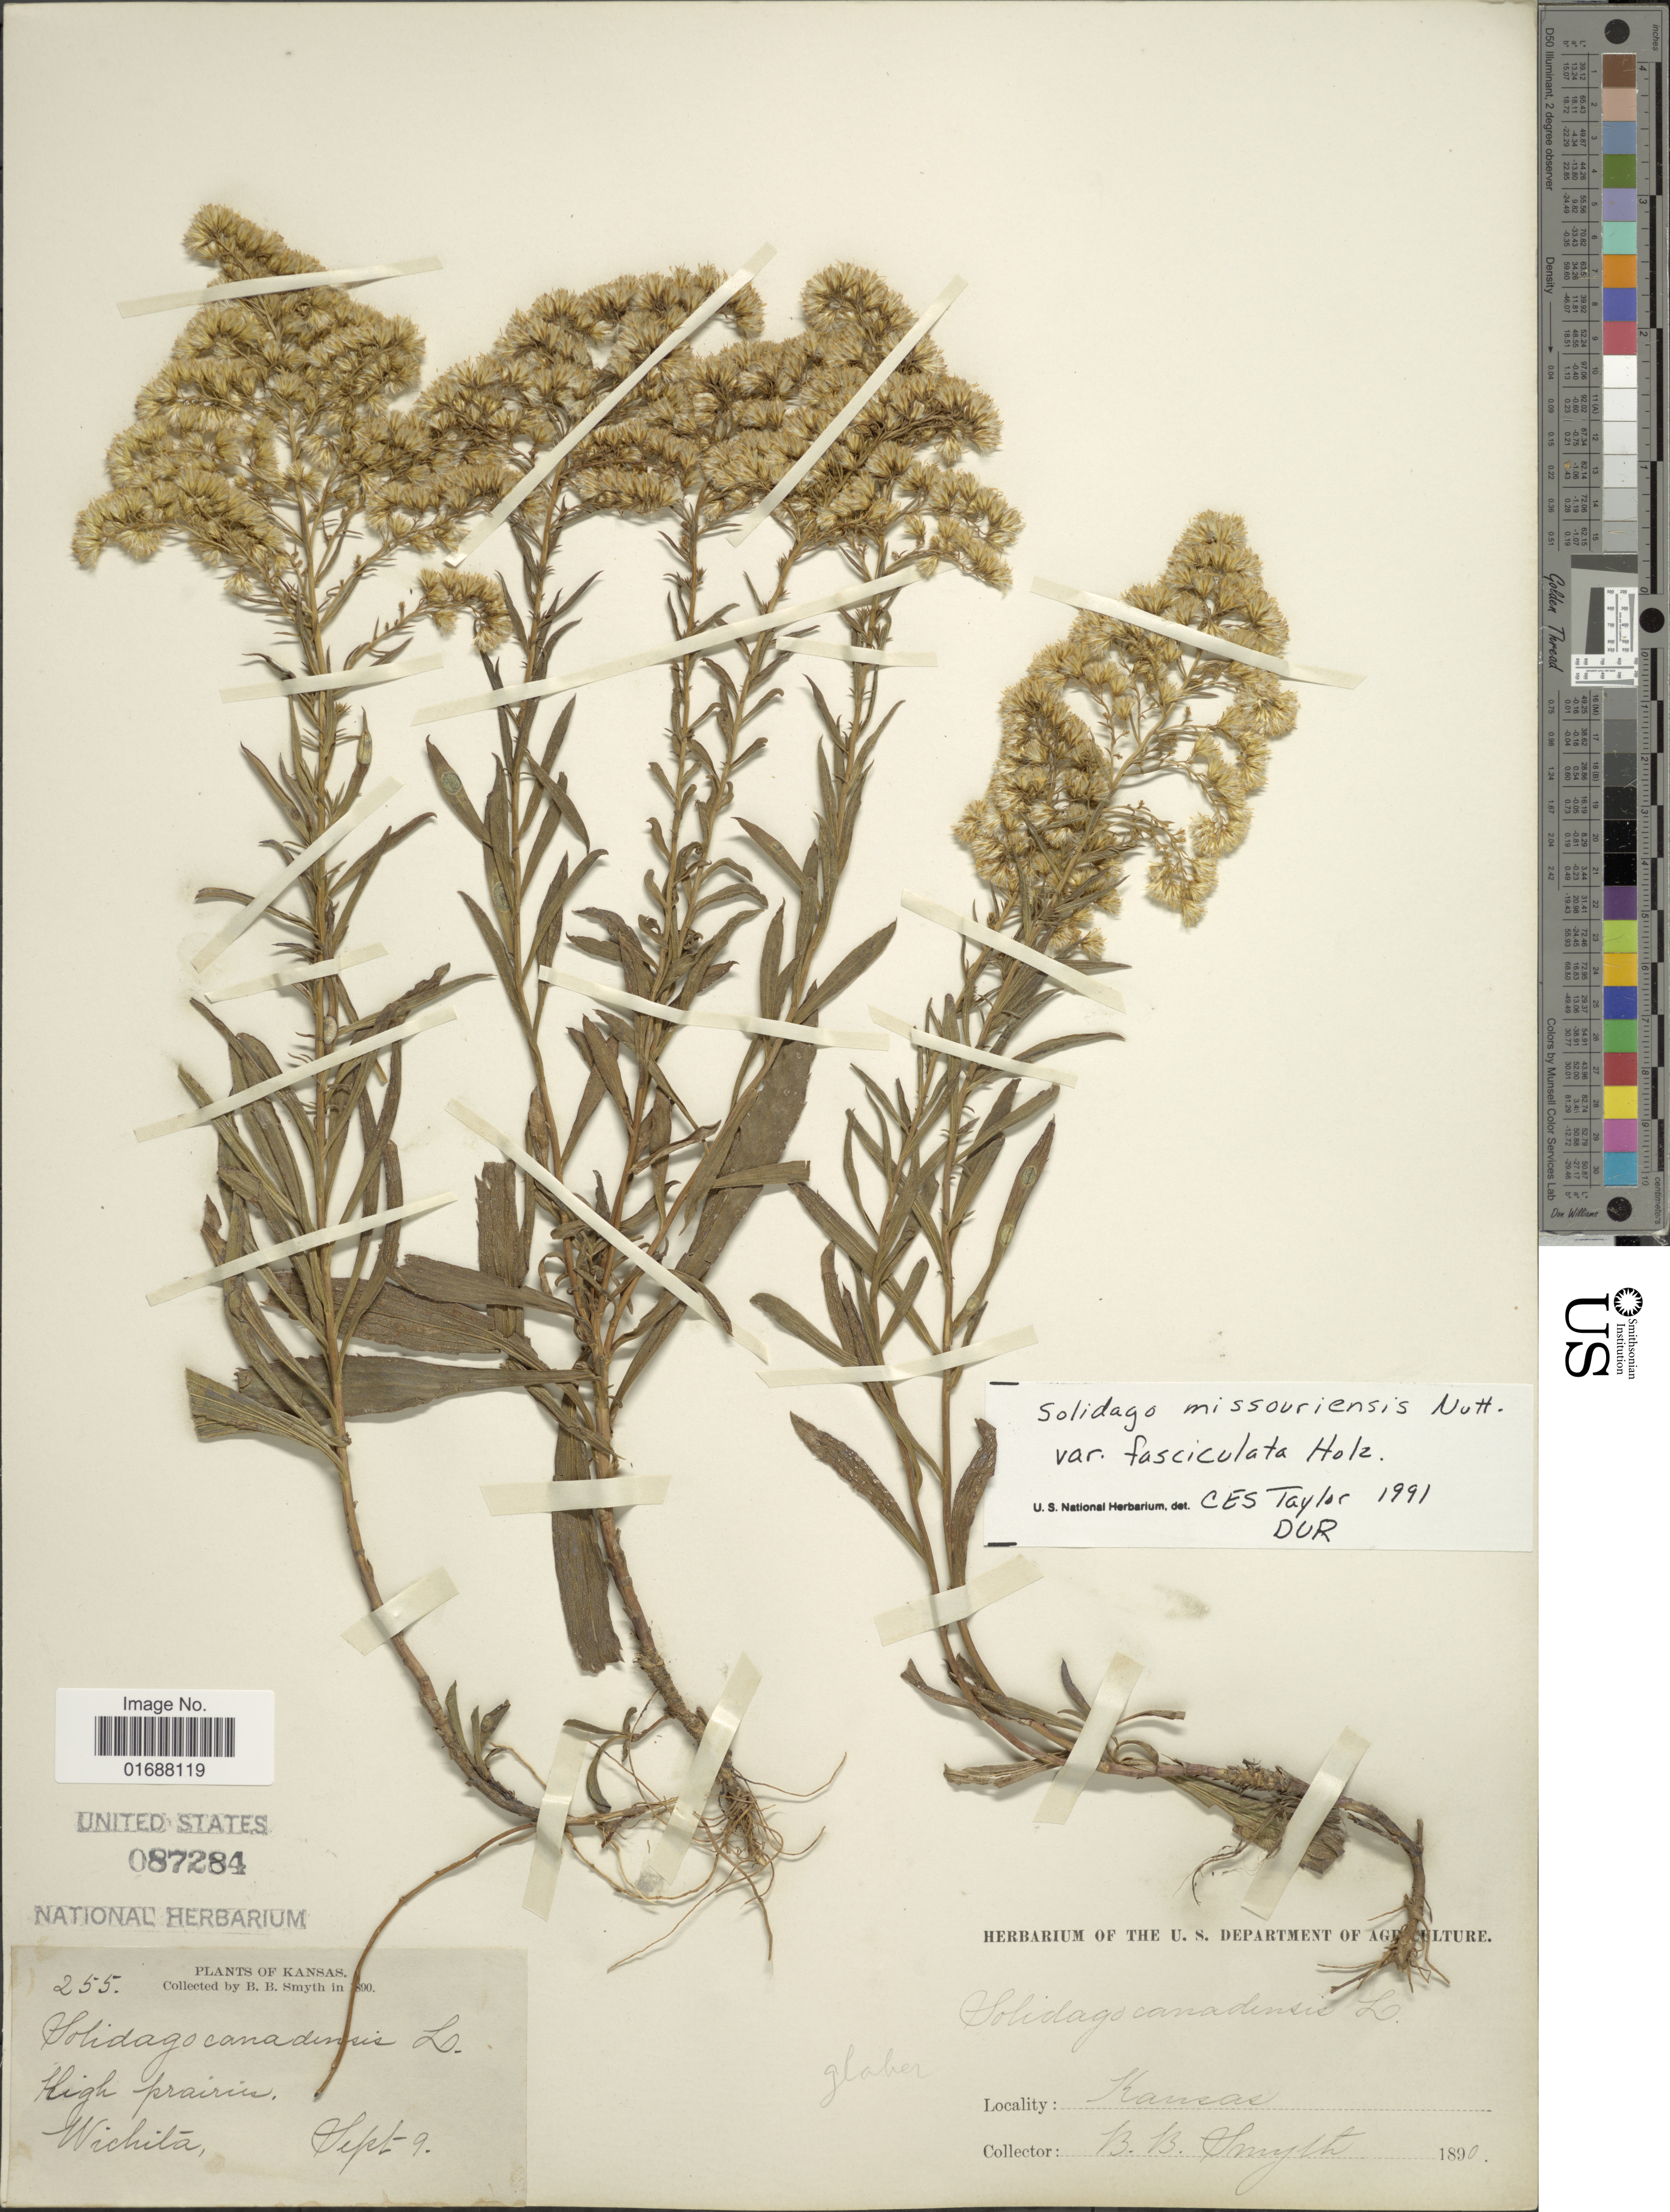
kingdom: Plantae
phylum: Tracheophyta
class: Magnoliopsida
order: Asterales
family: Asteraceae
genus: Solidago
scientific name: Solidago missouriensis var. fasciculata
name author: Holz.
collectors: B. Smyth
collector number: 255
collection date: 1890-09-09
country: United States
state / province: Kansas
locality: High prairie, Wichita. Kansas.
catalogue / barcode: US 87284